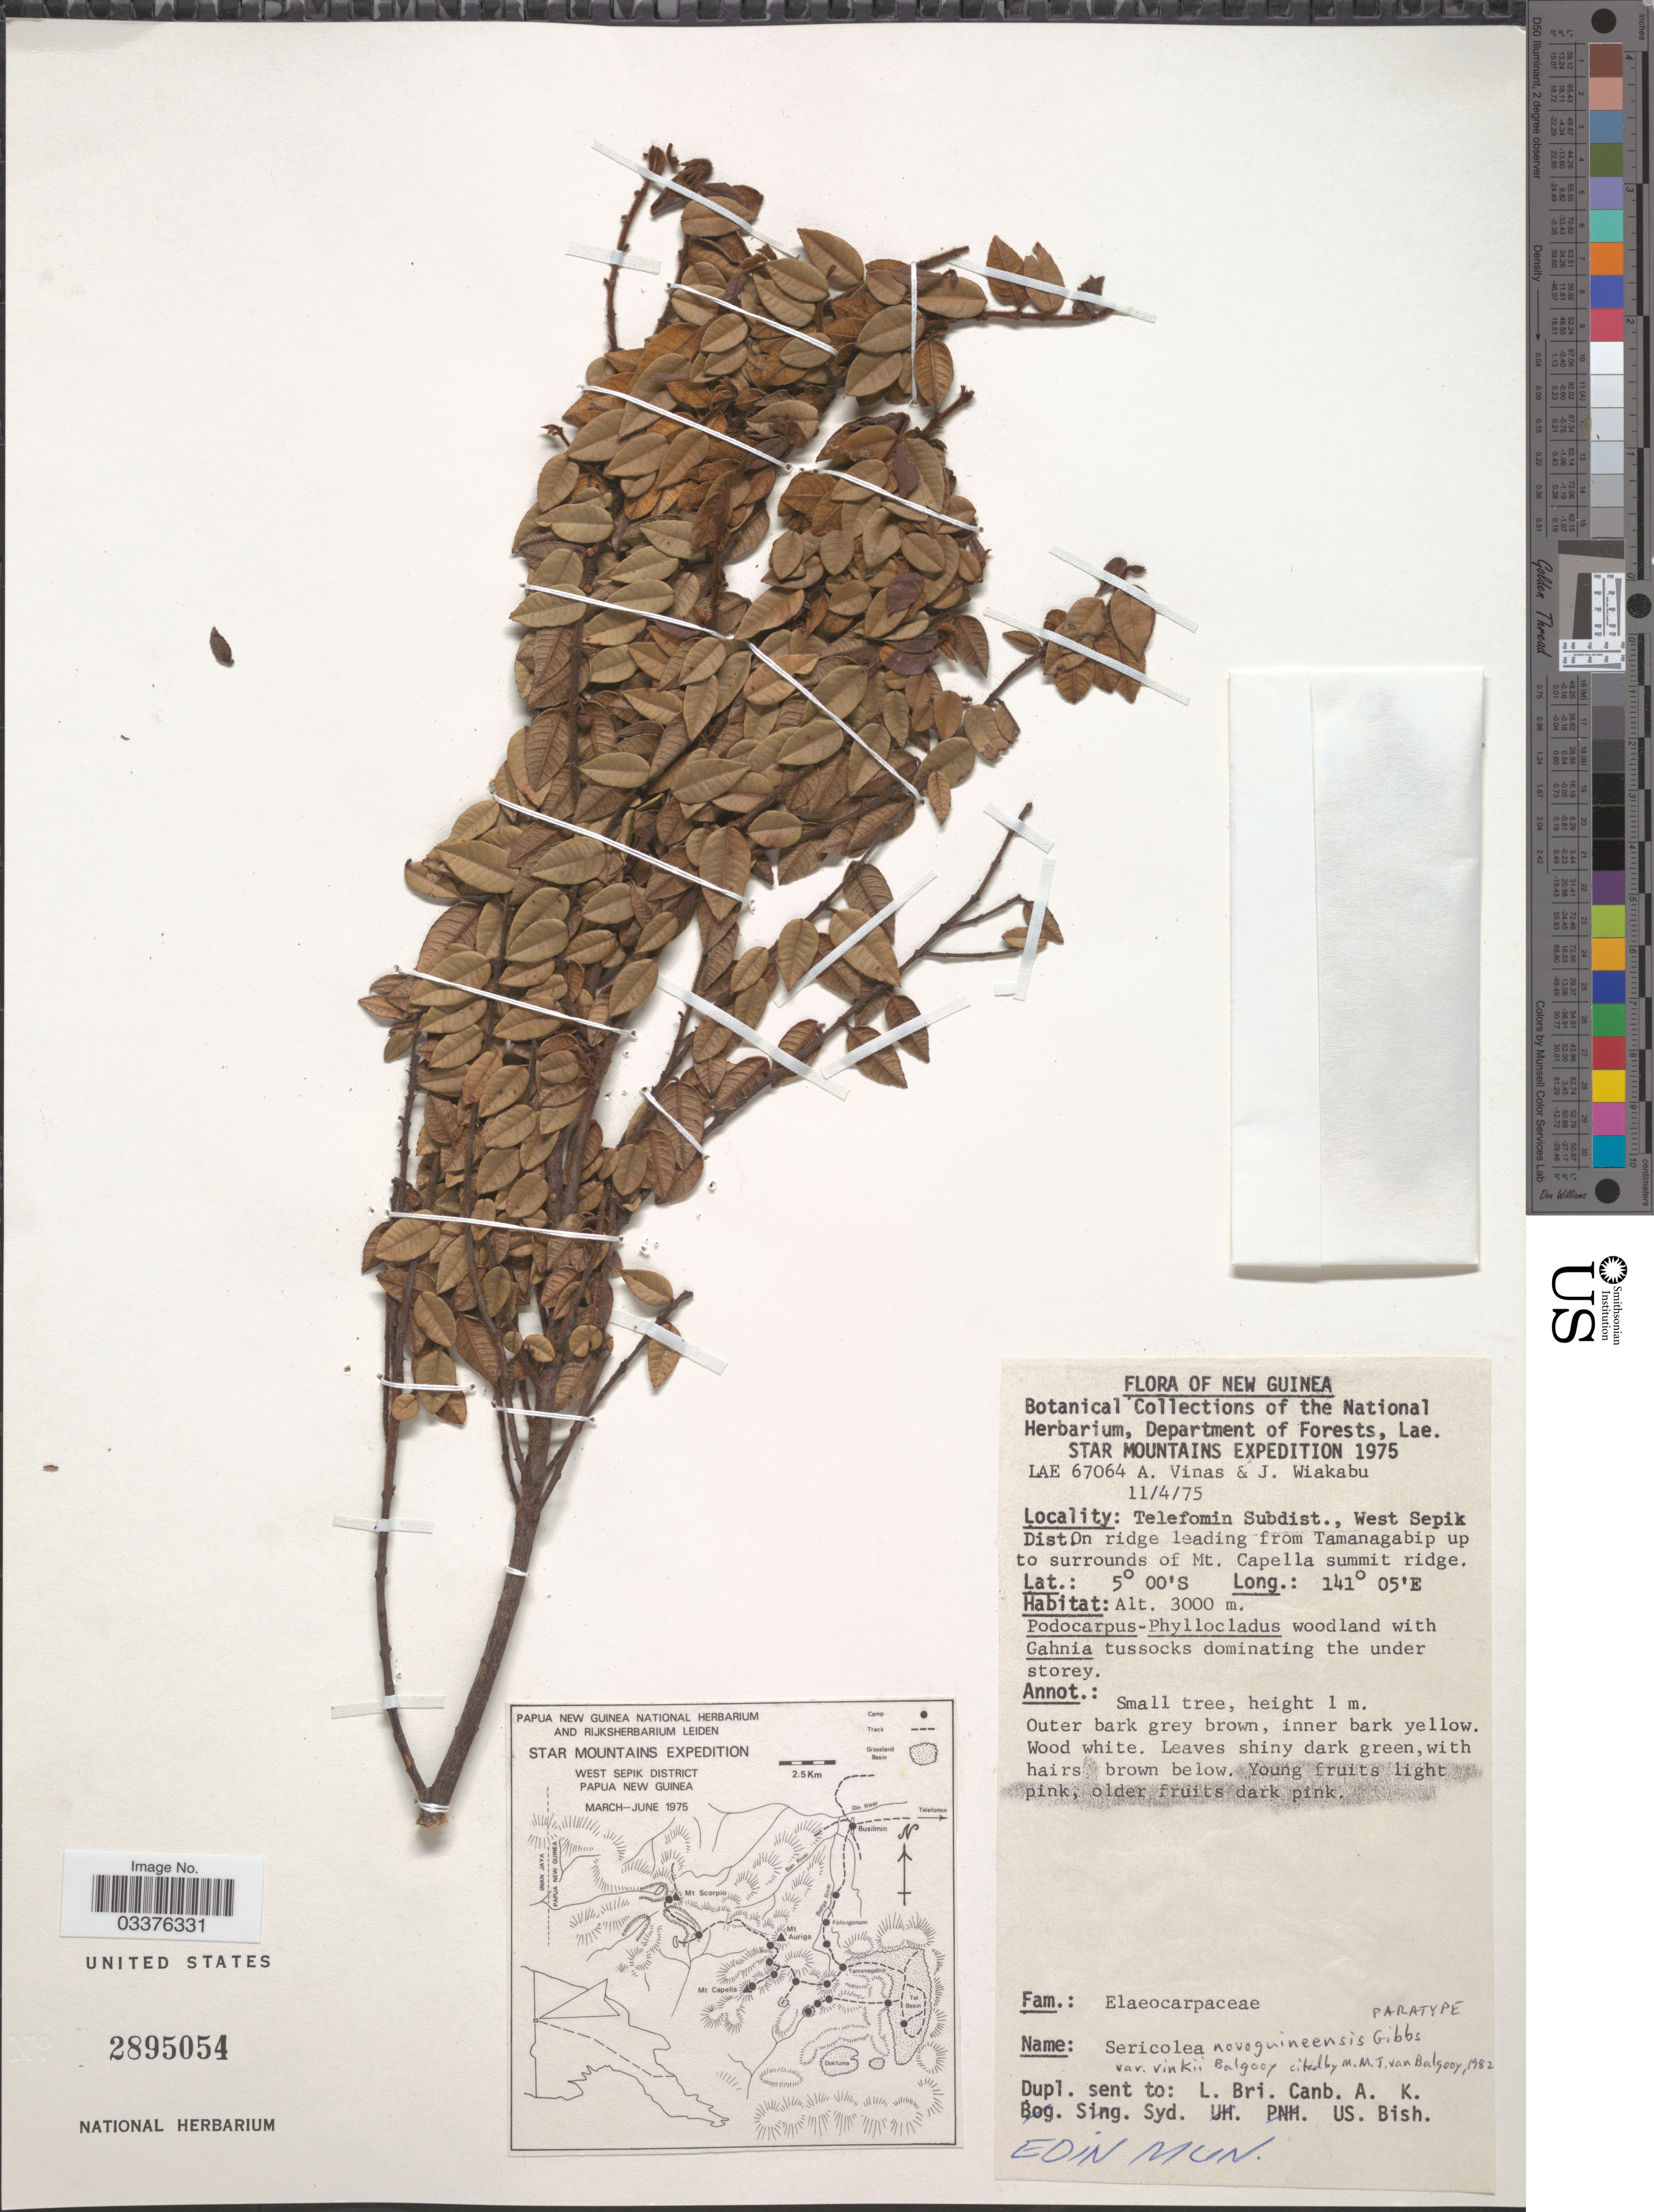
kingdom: Plantae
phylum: Tracheophyta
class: Magnoliopsida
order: Oxalidales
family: Elaeocarpaceae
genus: Sericolea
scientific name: Sericolea novoguineensis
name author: Gibbs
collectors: A. Vinas & J. Wiakabu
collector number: LAE 67064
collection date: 1975-04-11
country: Papua New Guinea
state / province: Sandaun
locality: New Guinea. Star Mountains. Telefomin Subdist., West Sepik Dist. On ridge leading from Tamanagabip up to surrounds of Mt. Capella summit ridge.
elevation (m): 3000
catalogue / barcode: US 2895054